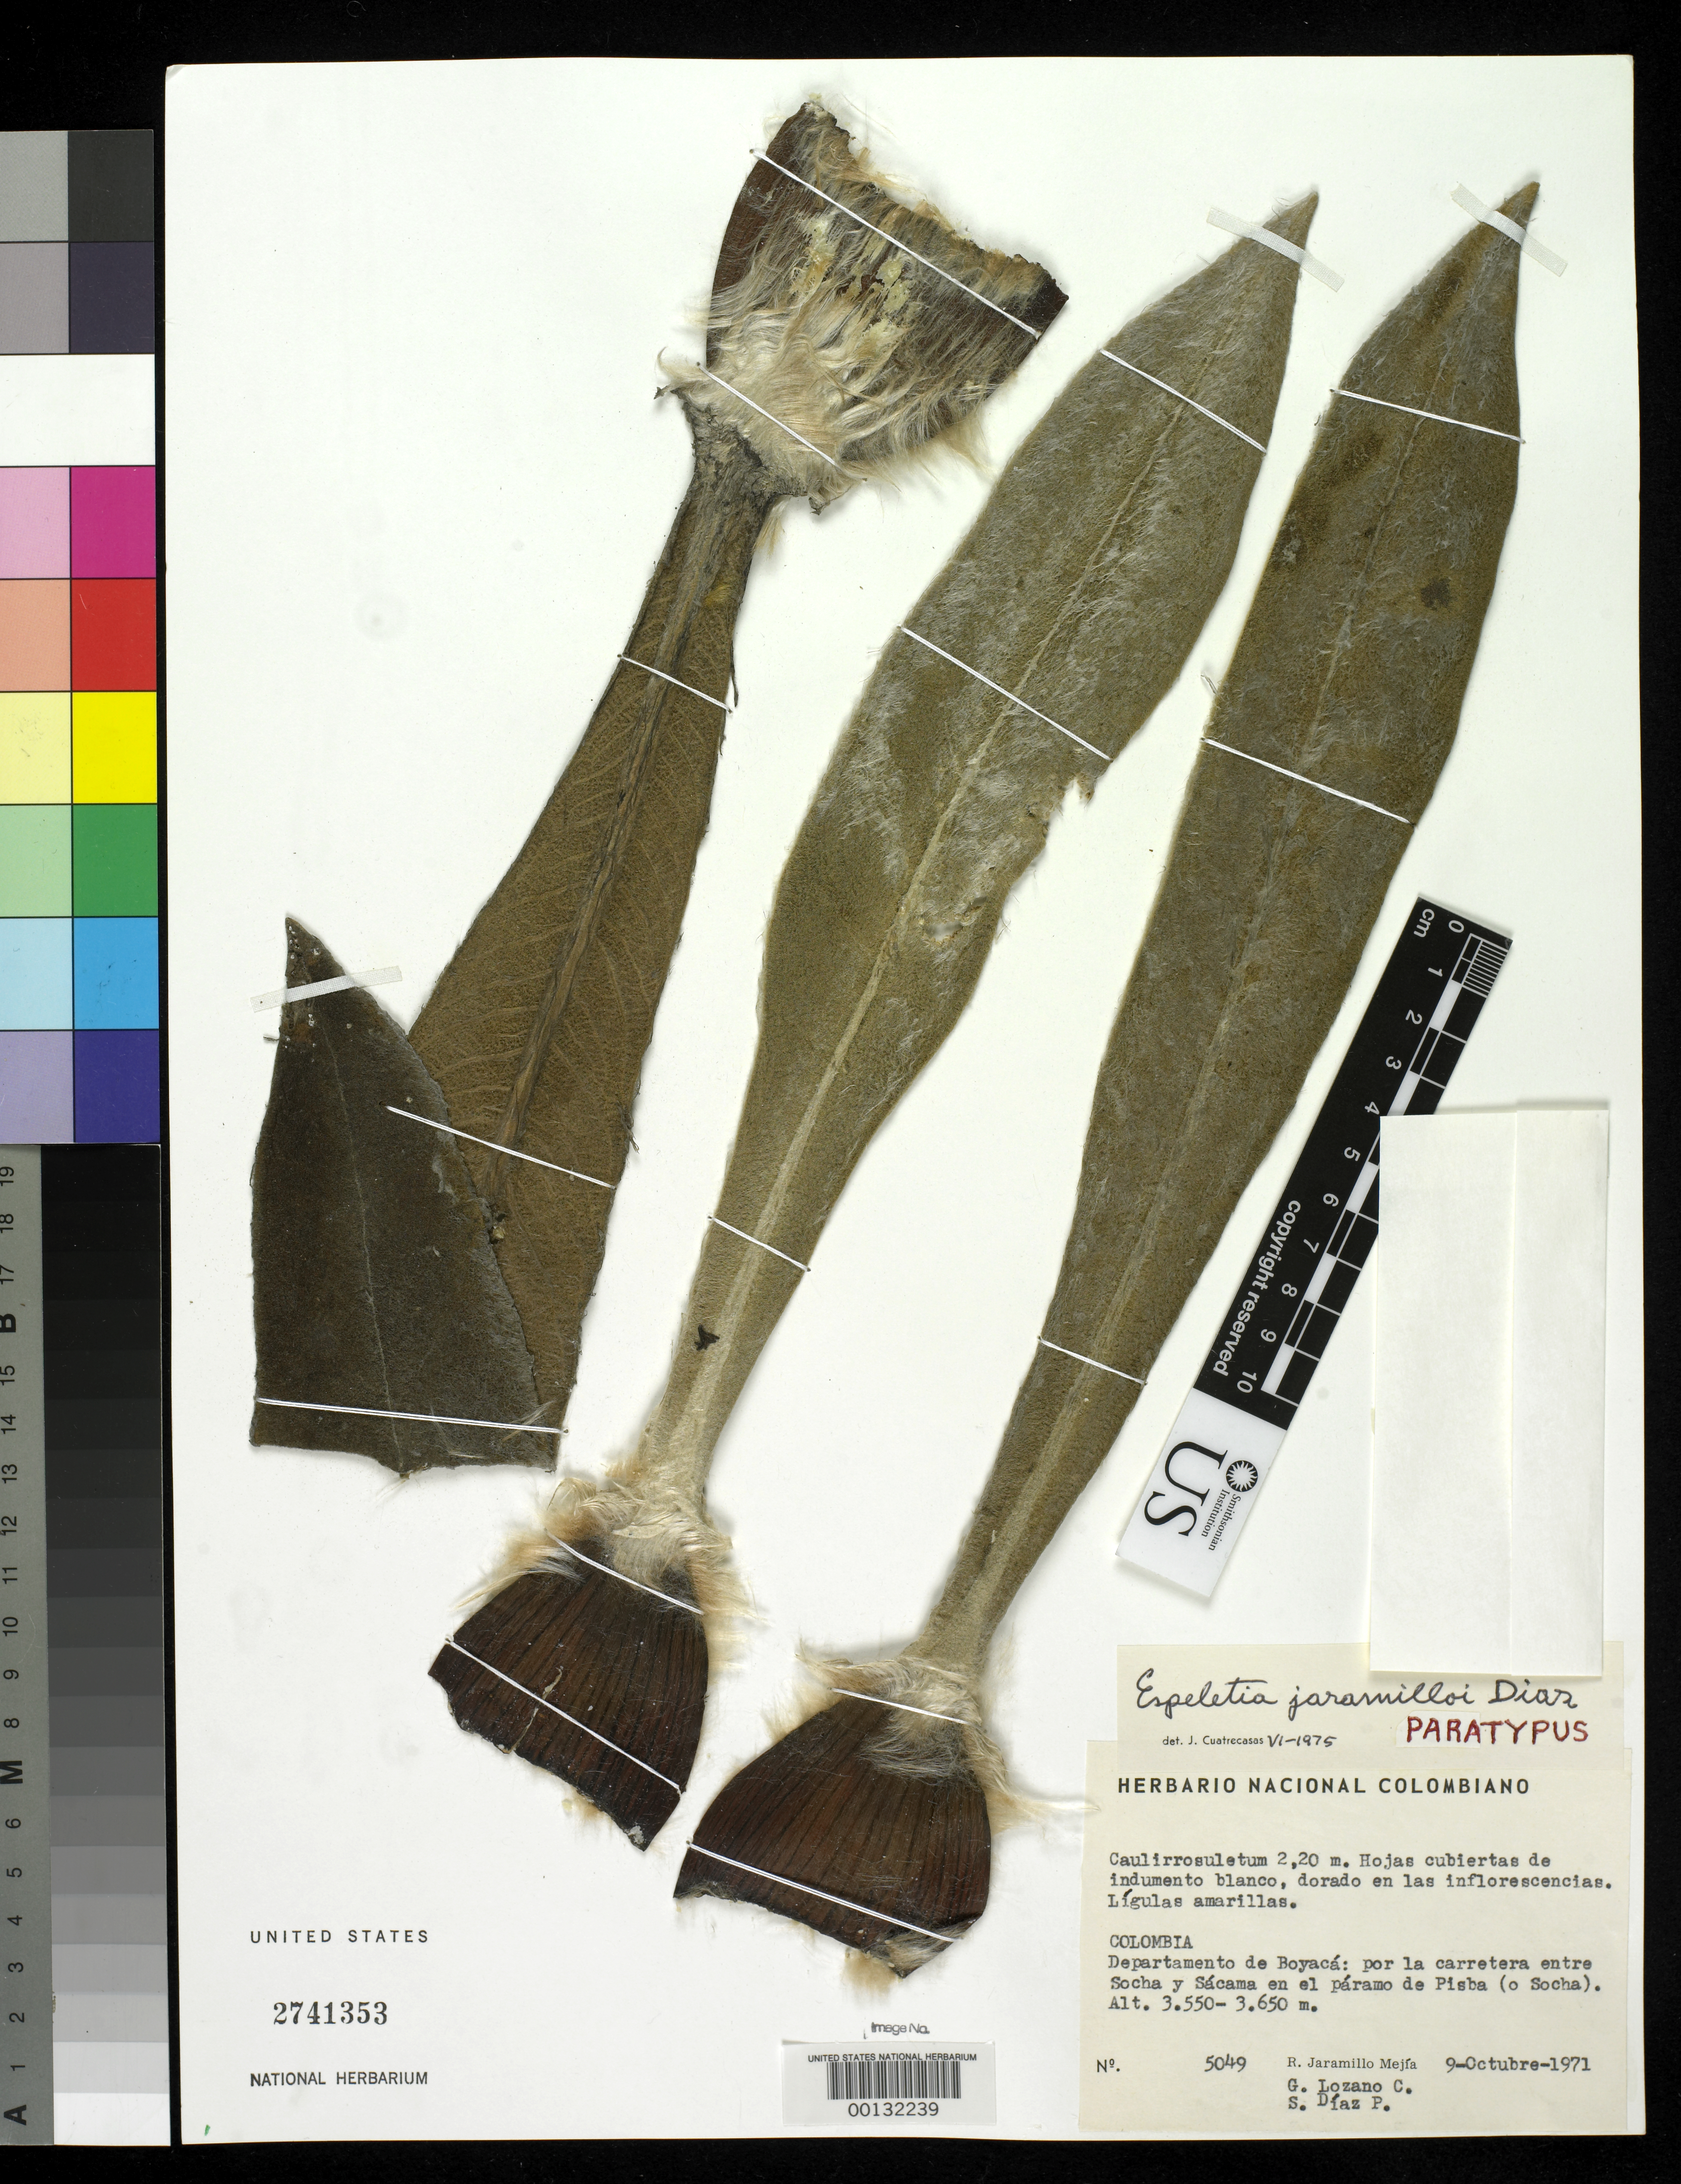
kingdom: Plantae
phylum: Tracheophyta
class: Magnoliopsida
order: Asterales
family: Asteraceae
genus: Espeletia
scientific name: Espeletia jaramilloi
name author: S. Díaz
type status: Paratype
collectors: R. Jaramillo M.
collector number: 5049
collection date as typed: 09 Oct 1971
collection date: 1971-10-09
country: Colombia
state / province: Boyacá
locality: Between Socha and Sacama, Páramo de Pisba.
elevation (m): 3550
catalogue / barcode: US 2741353